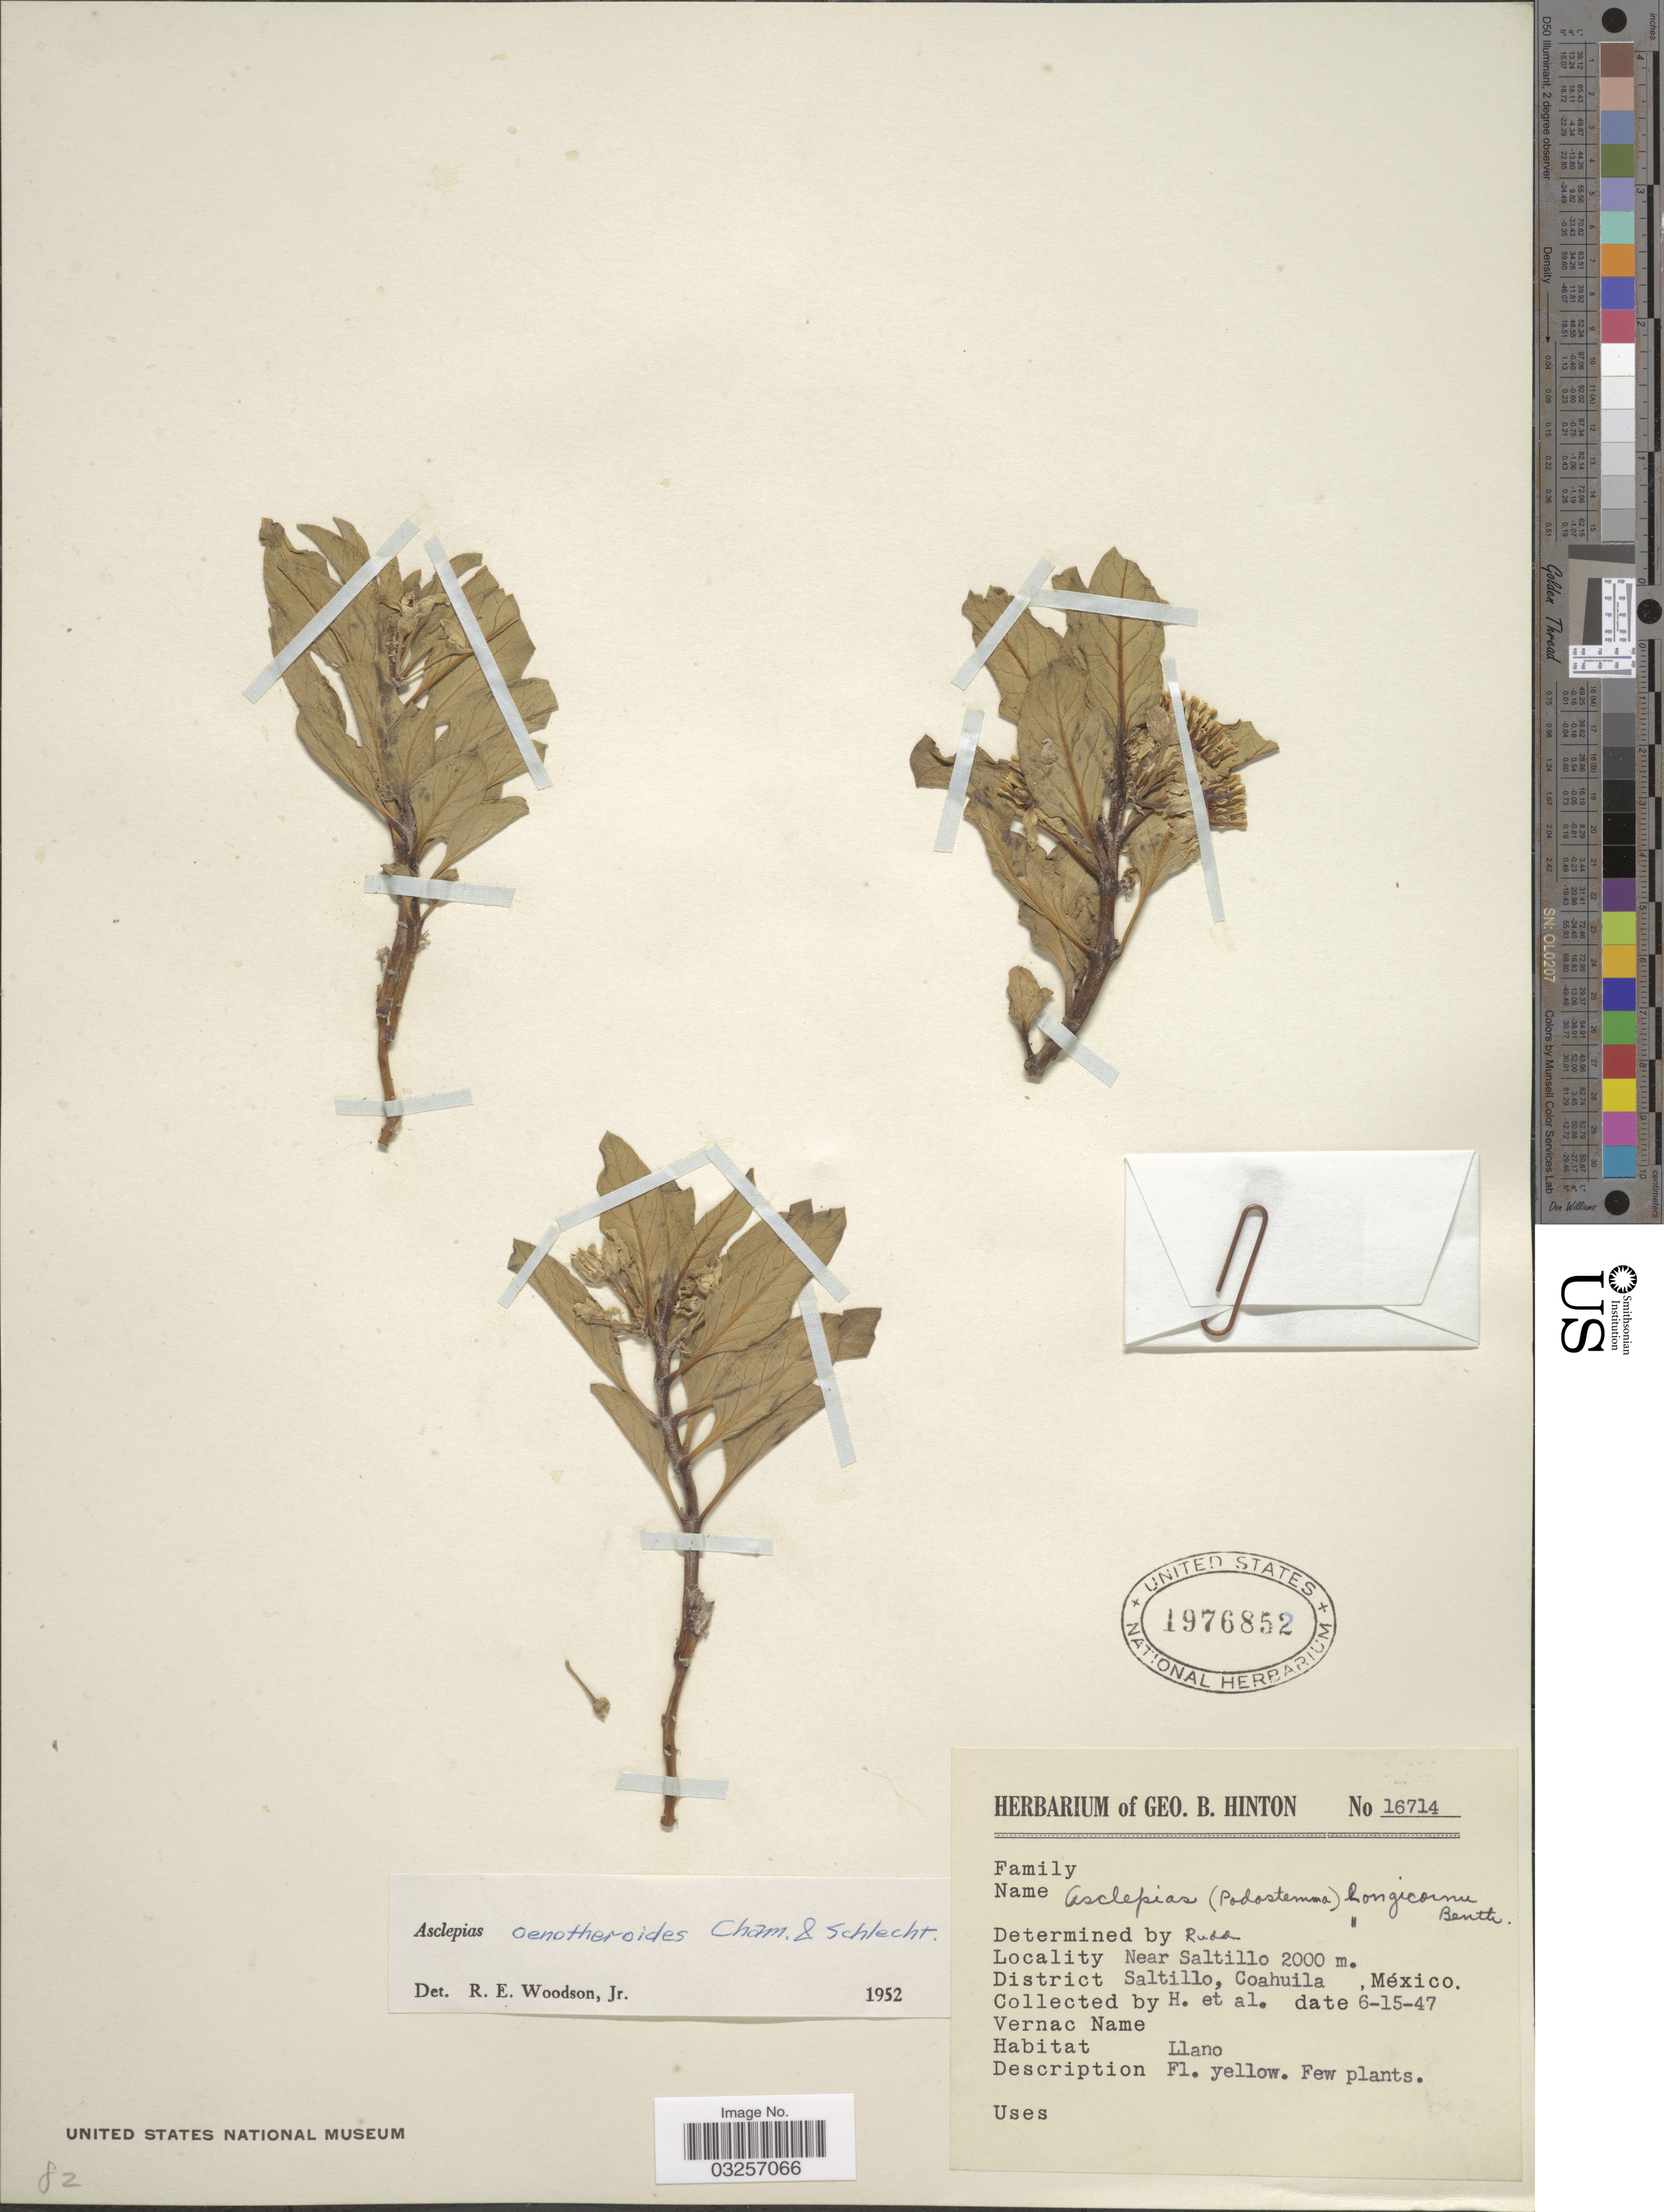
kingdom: Plantae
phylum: Tracheophyta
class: Magnoliopsida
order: Gentianales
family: Apocynaceae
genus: Asclepias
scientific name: Asclepias oenotheroides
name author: Schltdl. & Cham.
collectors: G. B. Hinton & et al.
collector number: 16714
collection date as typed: Transcribed d/m/y: 15/6/47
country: Mexico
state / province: Coahuila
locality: Near Saltillo. District Saltillo.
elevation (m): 2000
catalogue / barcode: US 1976852